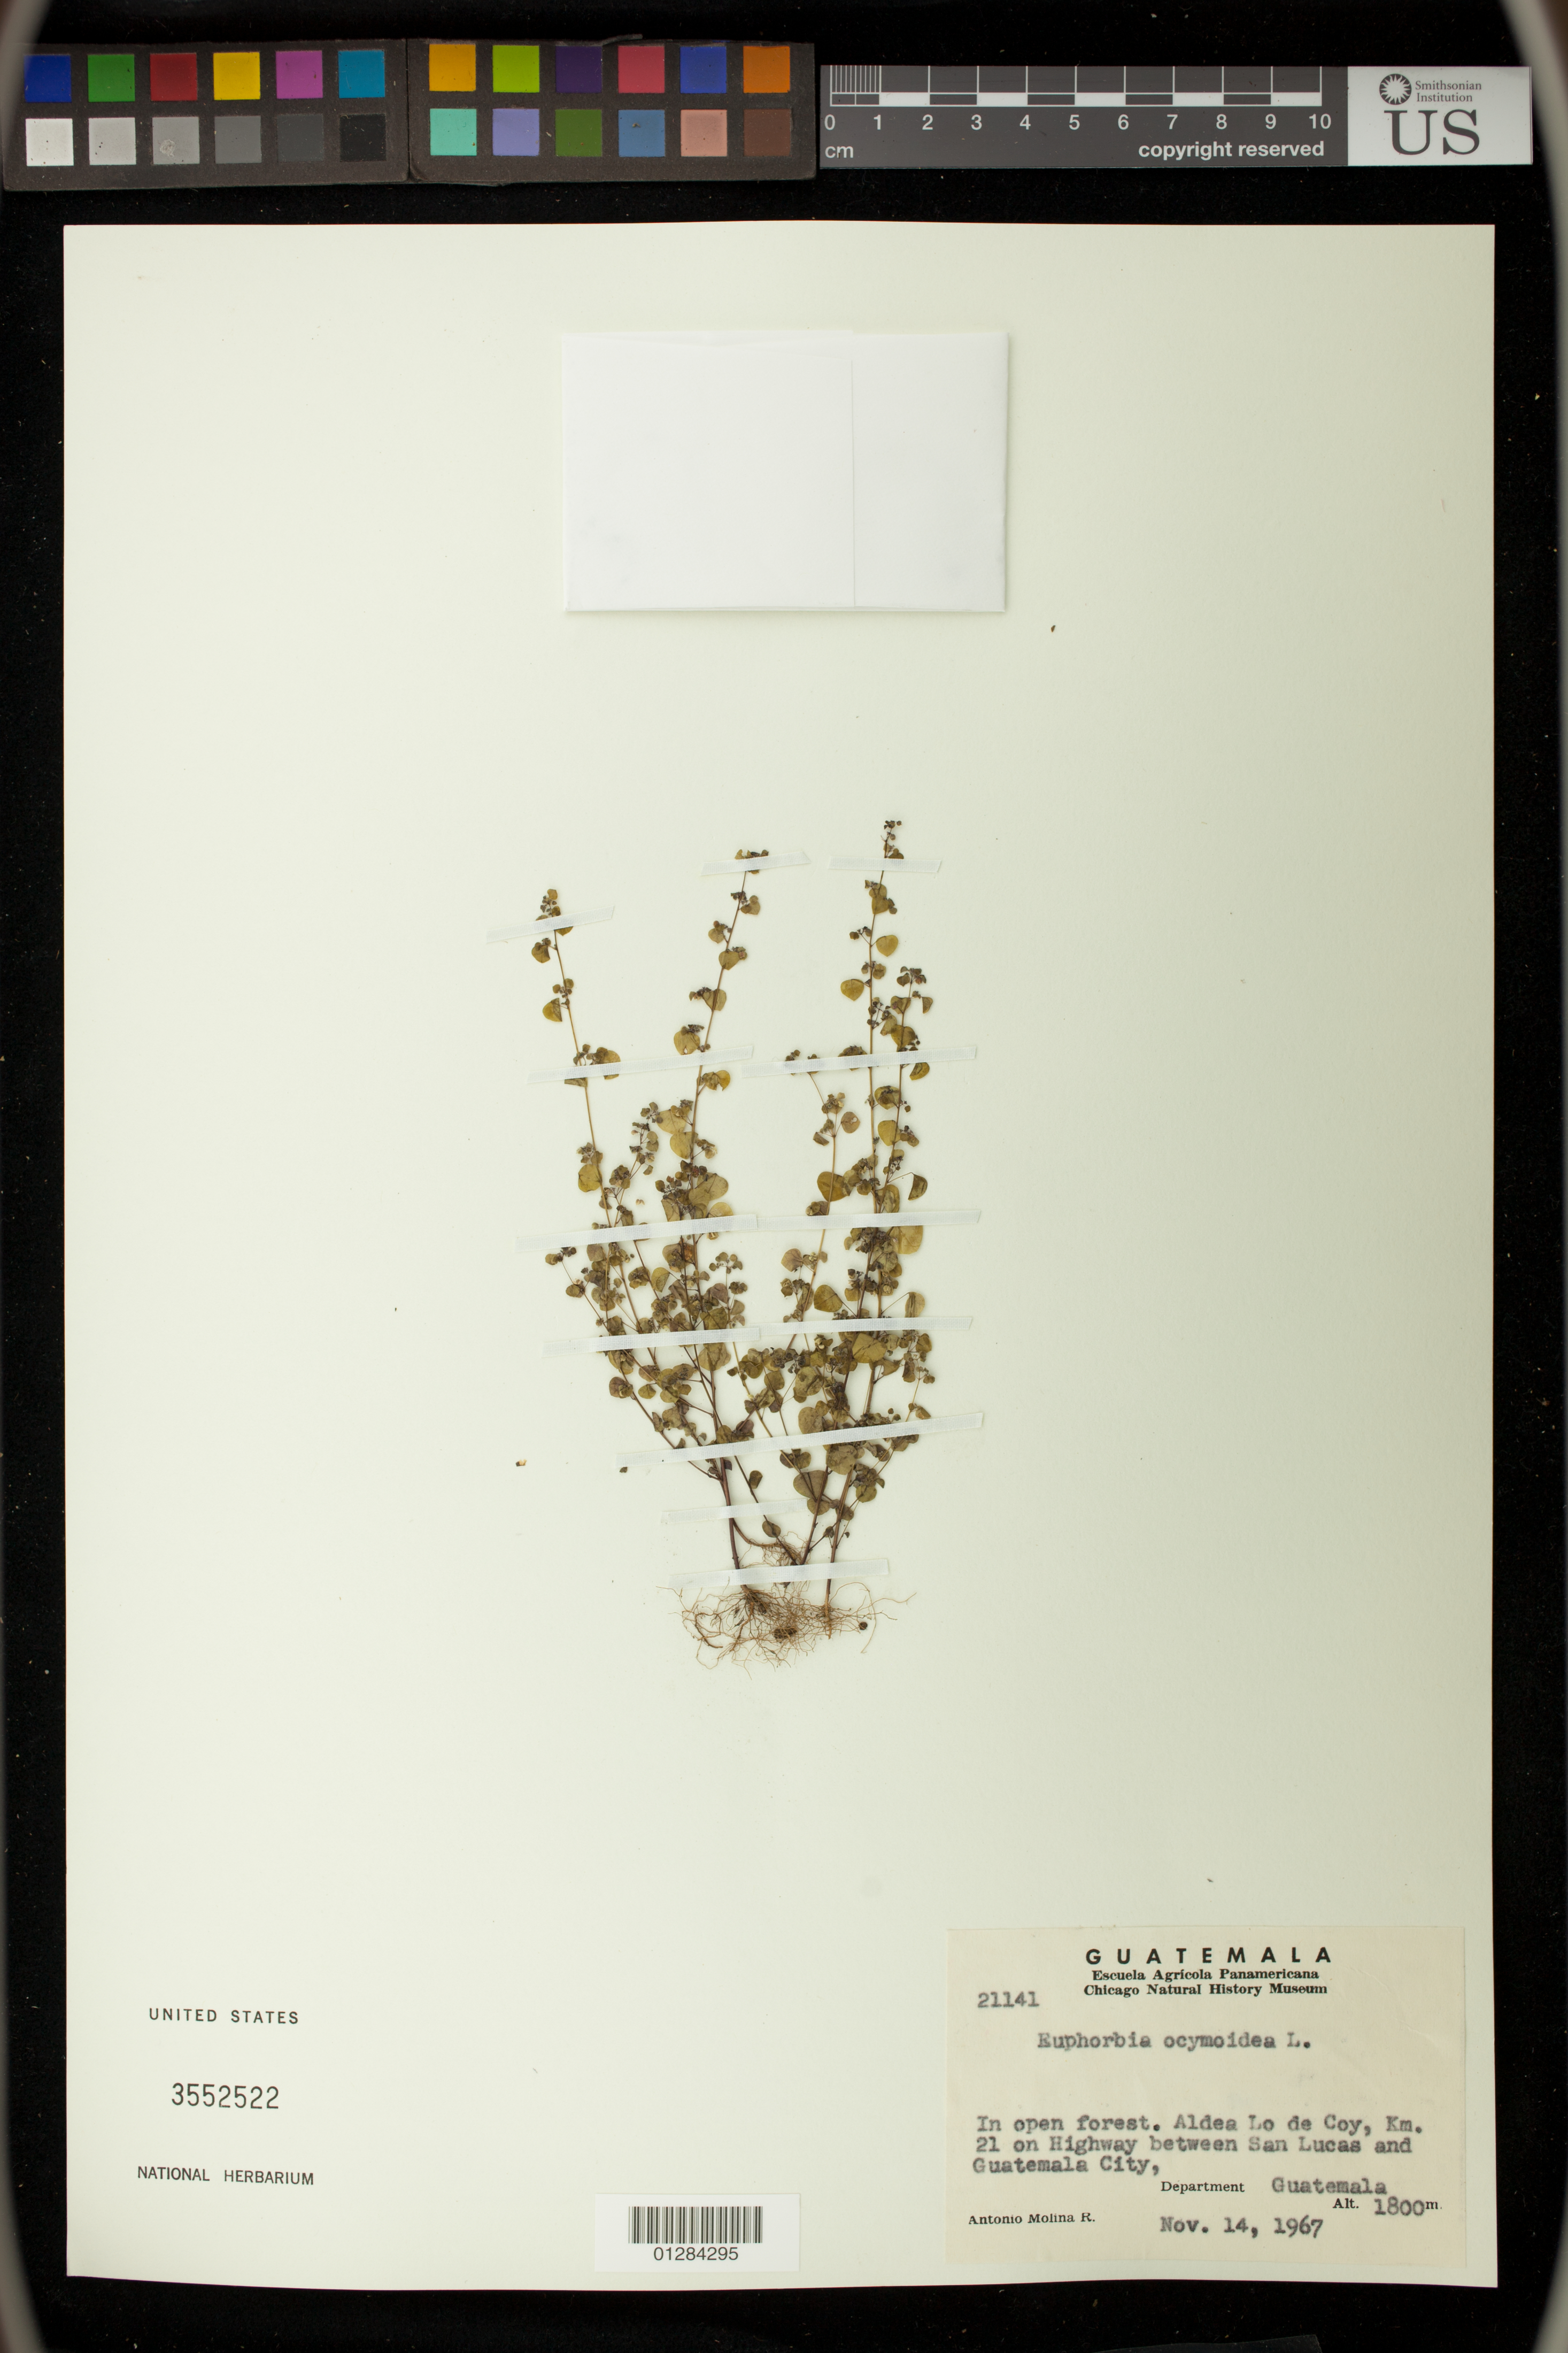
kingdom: Plantae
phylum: Tracheophyta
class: Magnoliopsida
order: Malpighiales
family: Euphorbiaceae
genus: Euphorbia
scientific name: Euphorbia ocymoidea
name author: L.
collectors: A. Molina R.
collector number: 21141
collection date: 1967-11-14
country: Guatemala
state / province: Guatemala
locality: Aldea Lo de Coy, Km. 21 on Highway between San Lucas and Guatemala City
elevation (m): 1800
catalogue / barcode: US 3552522